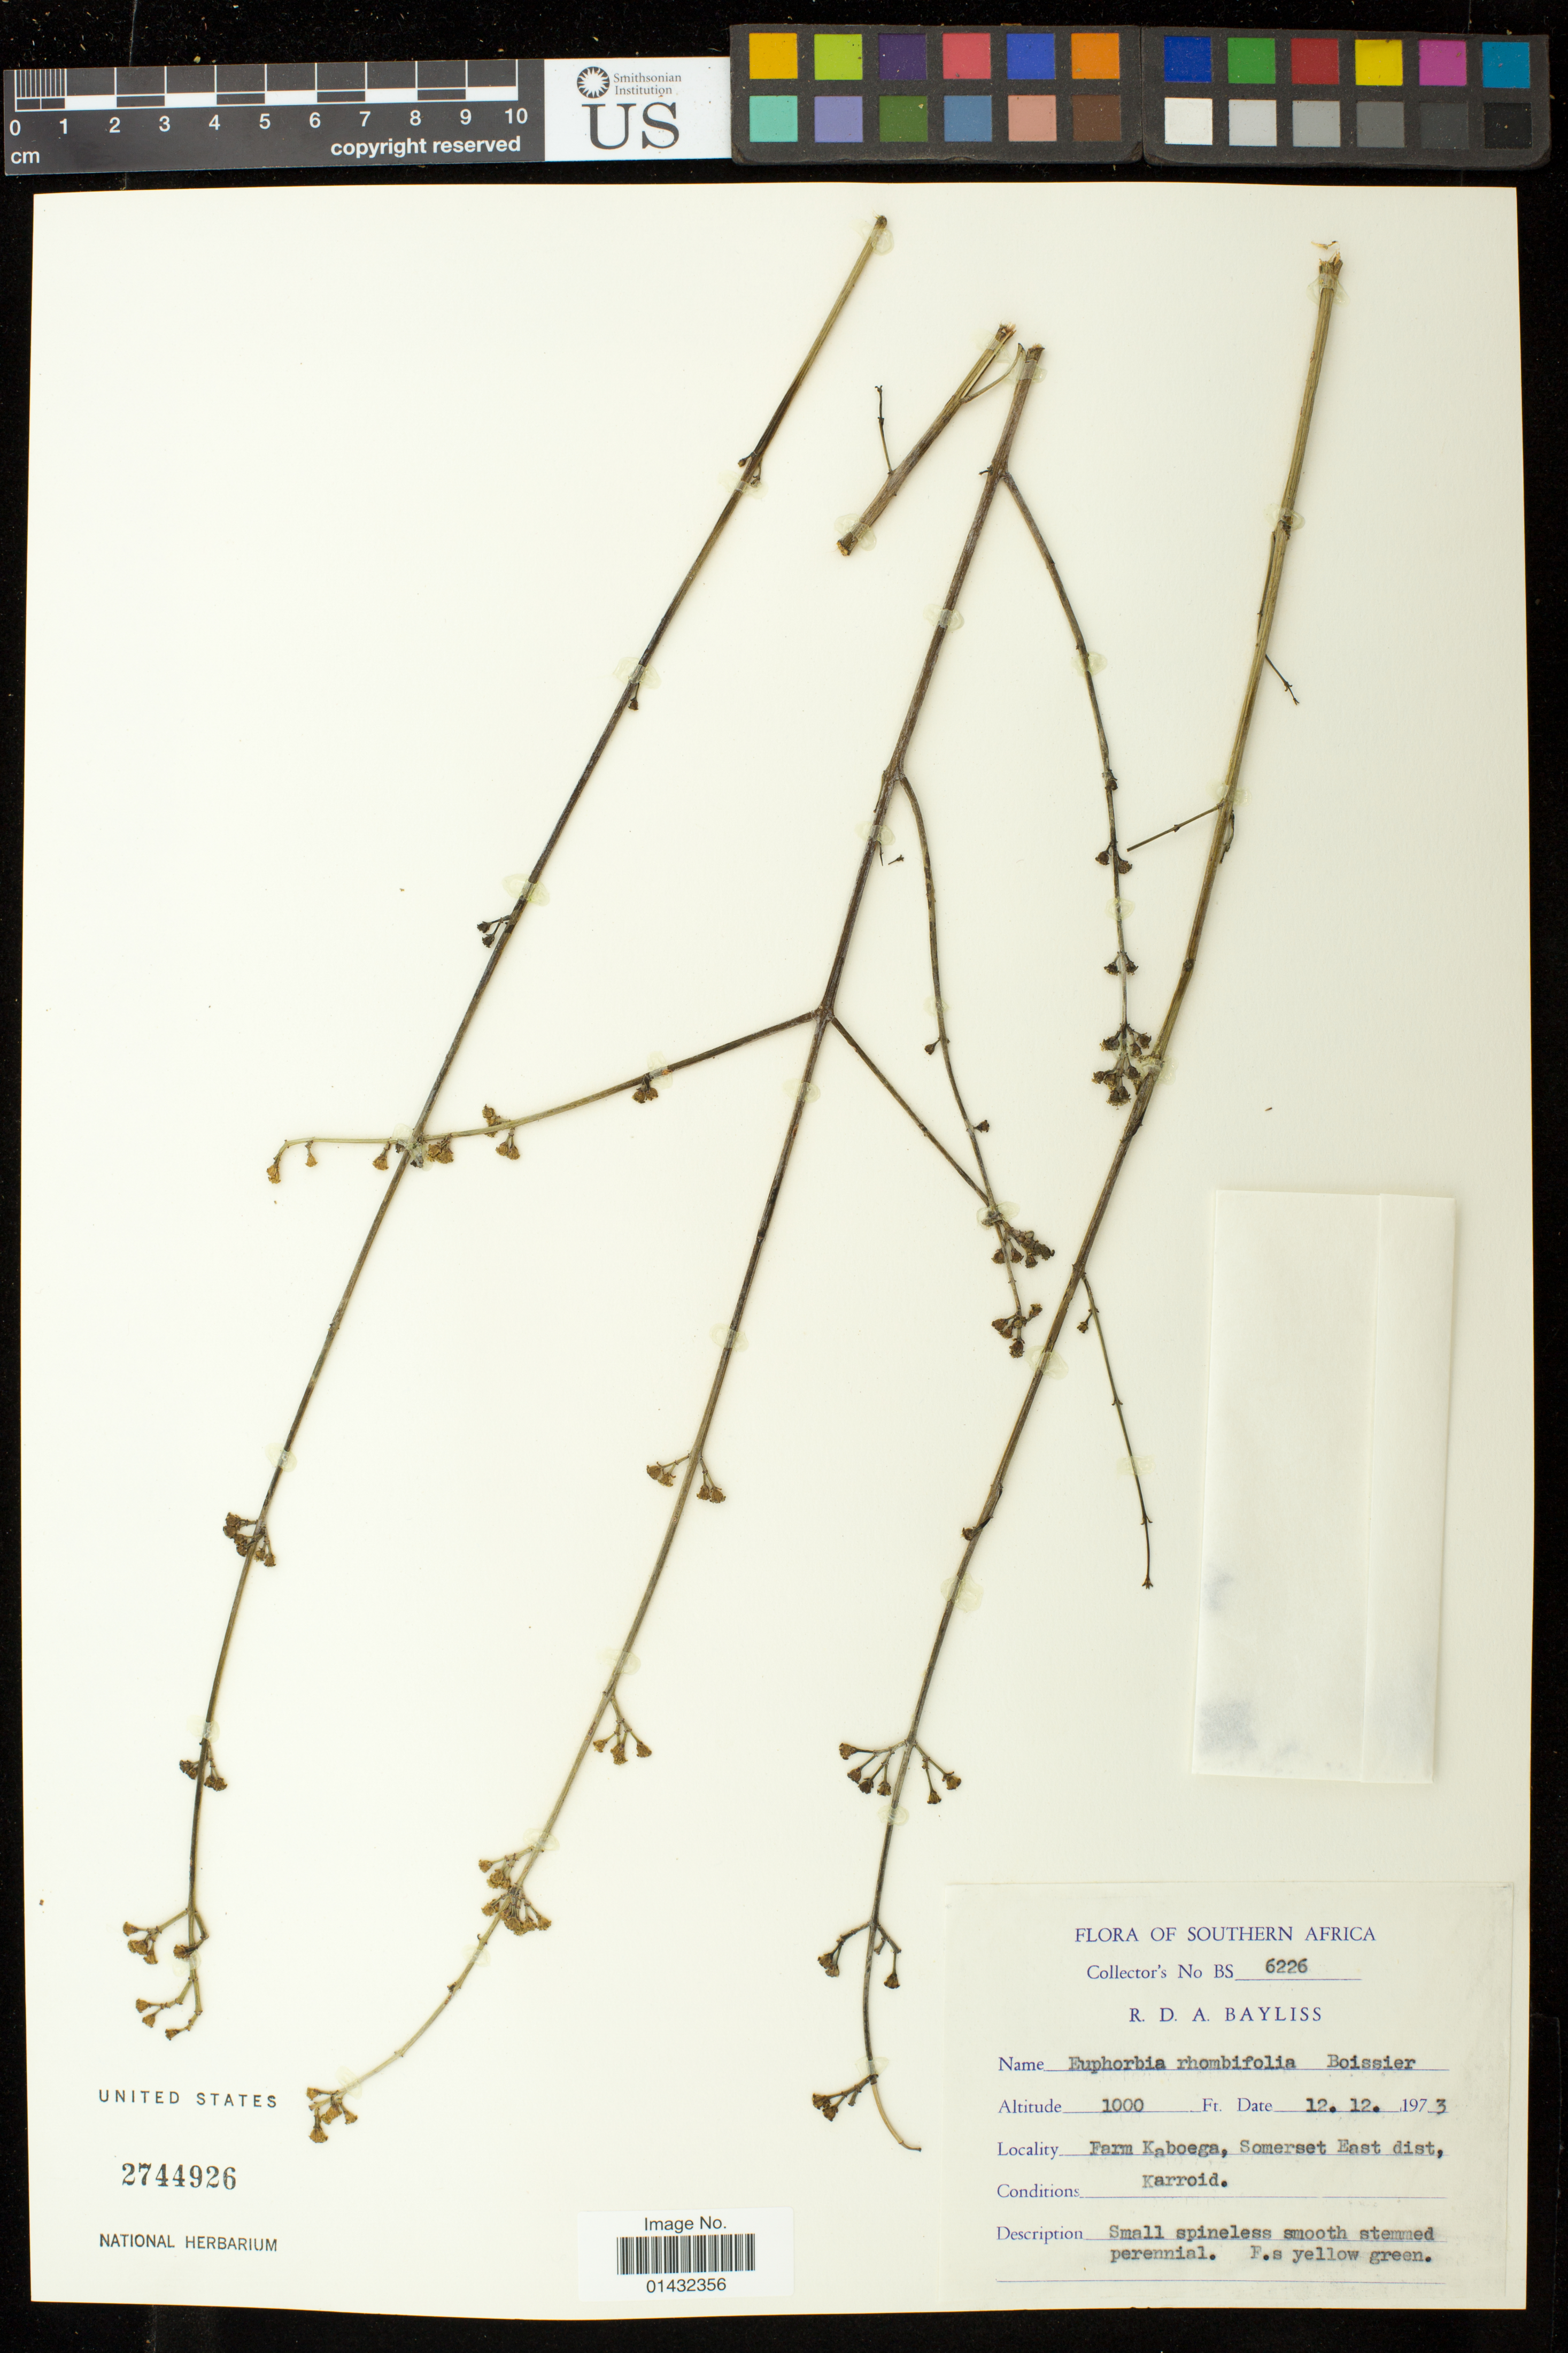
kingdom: Plantae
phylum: Tracheophyta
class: Magnoliopsida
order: Malpighiales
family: Euphorbiaceae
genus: Euphorbia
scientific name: Euphorbia rhombifolia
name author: Boiss.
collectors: R. Bayliss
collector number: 6226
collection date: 1973-12-12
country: South Africa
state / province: Eastern Cape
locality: Farm Kaboega, Somerset East dist.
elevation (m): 305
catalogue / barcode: US 2744926